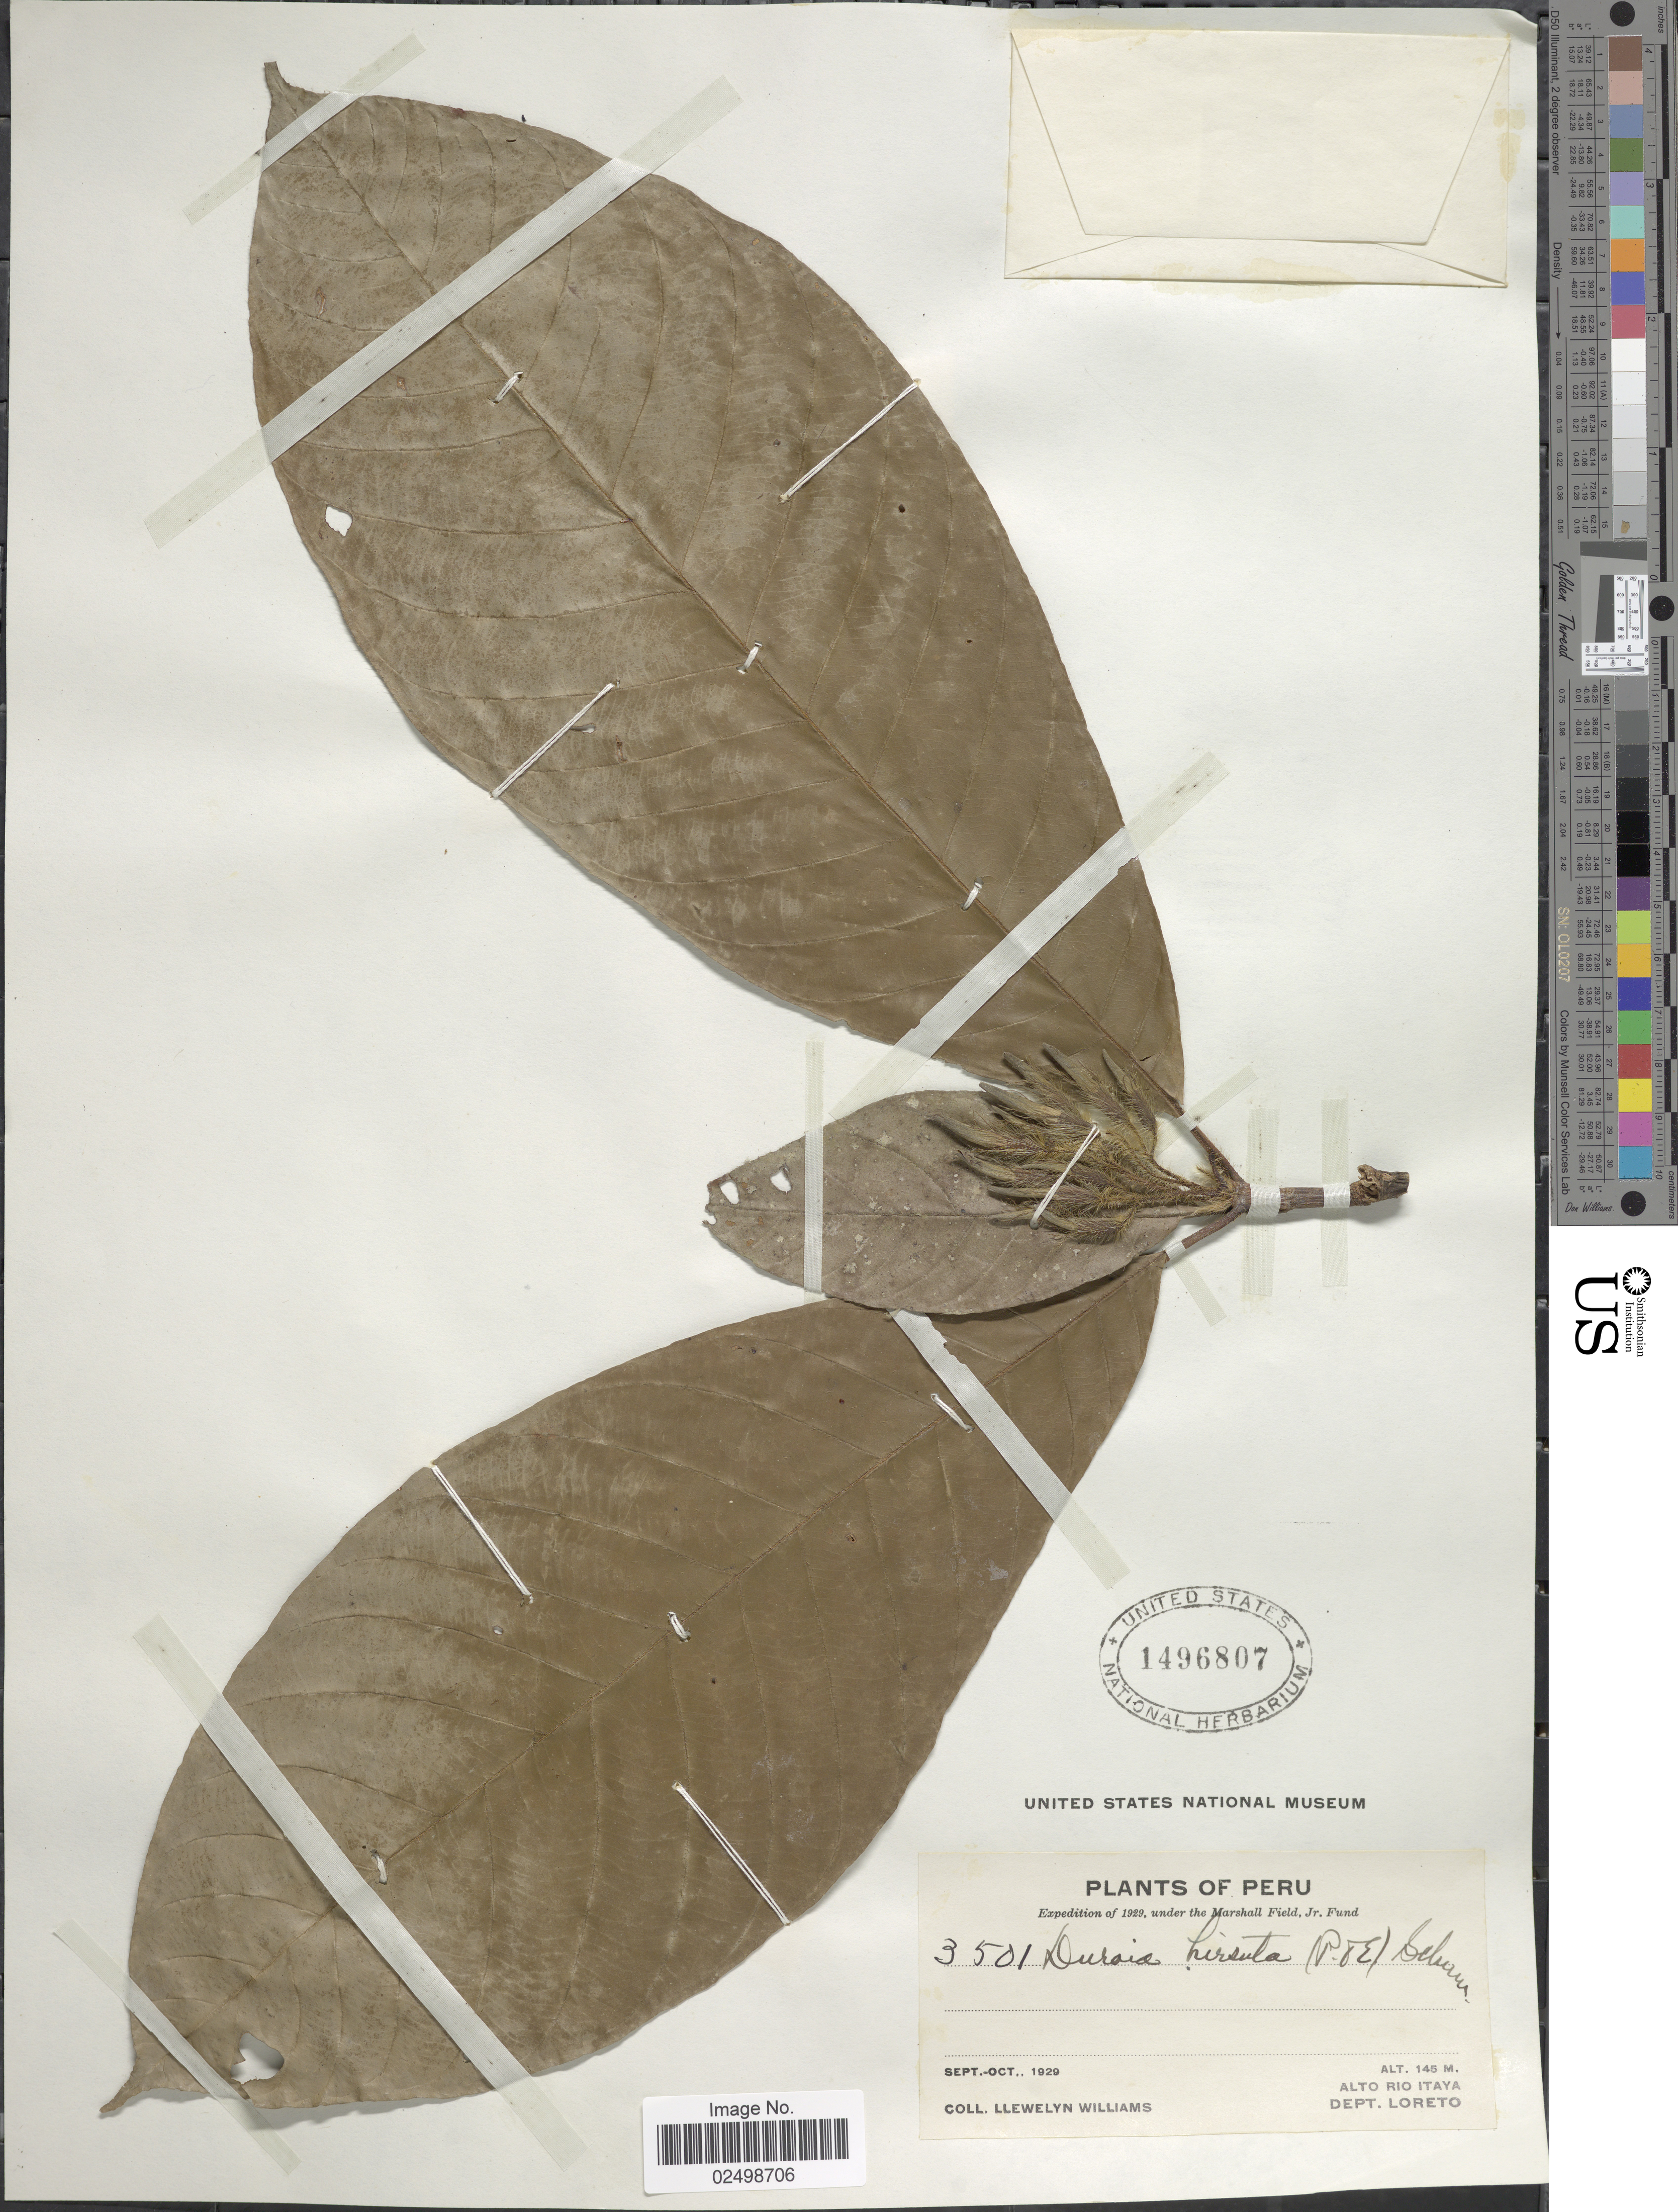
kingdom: Plantae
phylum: Tracheophyta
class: Magnoliopsida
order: Gentianales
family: Rubiaceae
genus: Duroia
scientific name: Duroia hirsuta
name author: (Poepp.) K. Schum.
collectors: Ll. Williams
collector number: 3501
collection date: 1929-09/1929-10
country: Peru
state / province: Loreto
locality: Alto Rio Itaya.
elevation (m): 145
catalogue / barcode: US 1496807